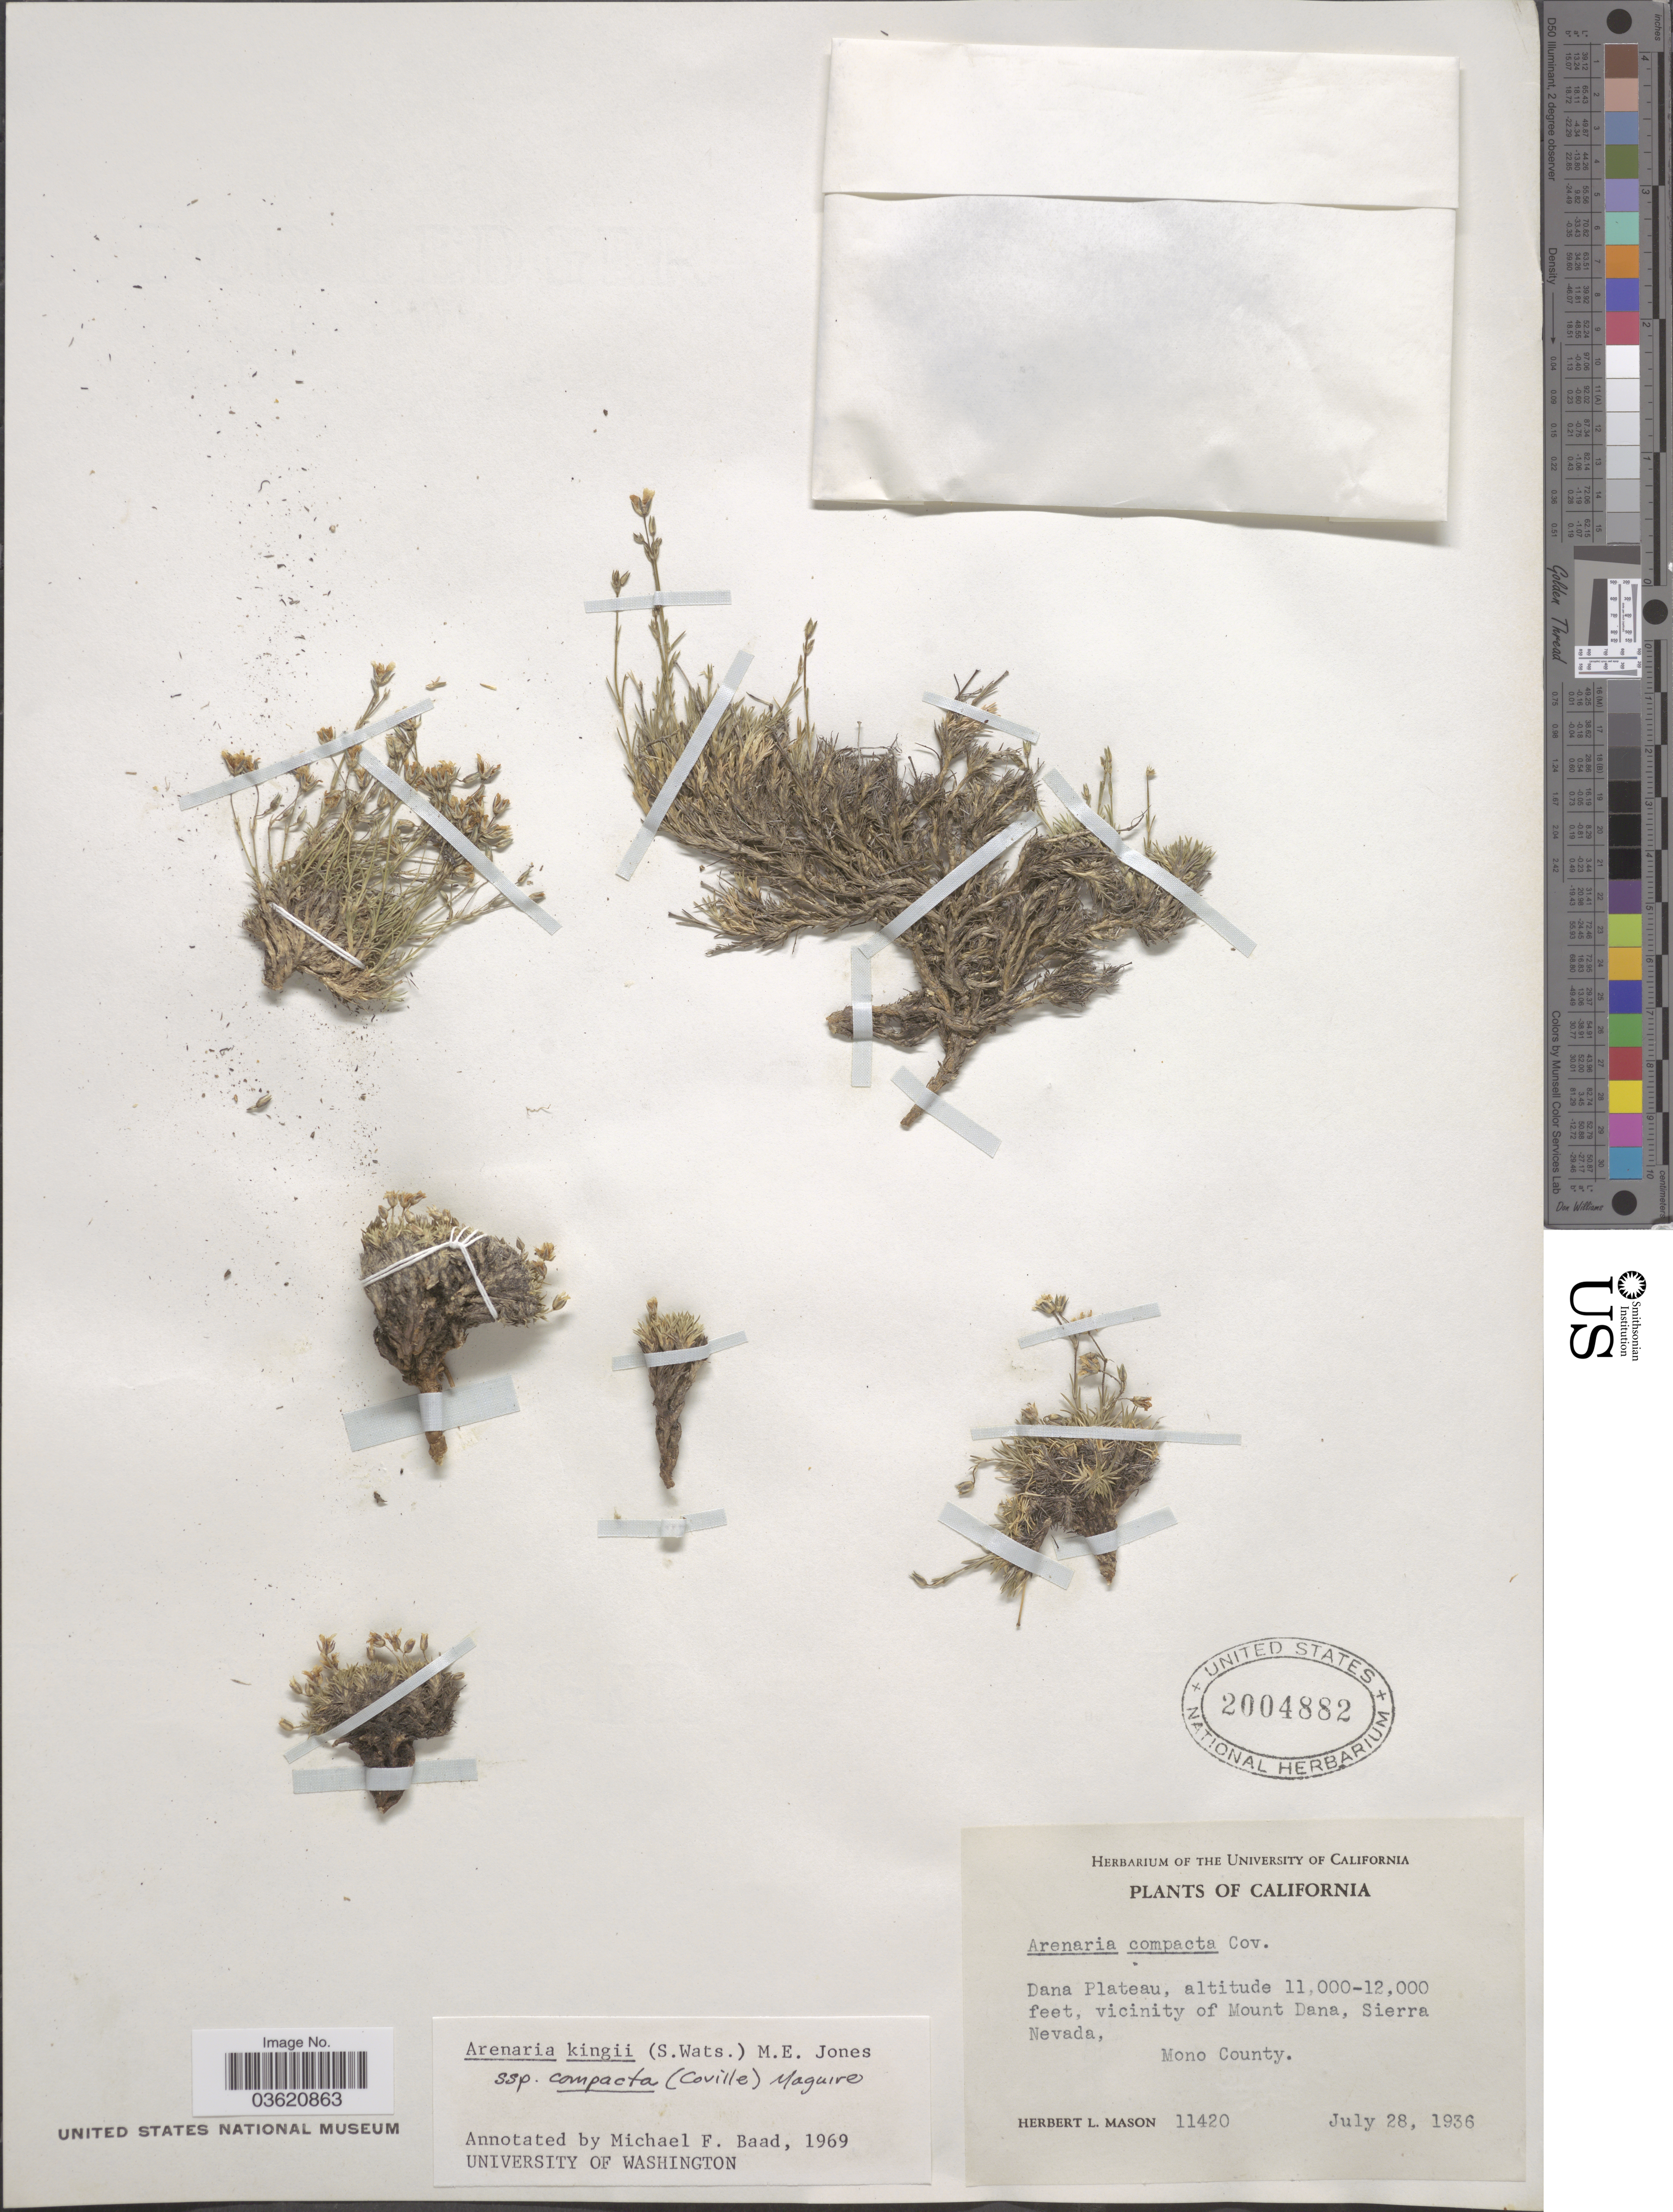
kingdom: Plantae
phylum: Tracheophyta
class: Magnoliopsida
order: Caryophyllales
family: Caryophyllaceae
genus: Eremogone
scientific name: Eremogone kingii var. compacta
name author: (Coville) N.H. Holmgren & P.K. Holmgren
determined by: U.S. National Herbarium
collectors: H. L. Mason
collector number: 11420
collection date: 1936-07-28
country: United States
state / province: California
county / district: Mono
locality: Dana Plateau. Vicinity of Mount Dana, Sierra Nevada, Mono County.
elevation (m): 3353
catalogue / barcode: US 2004882